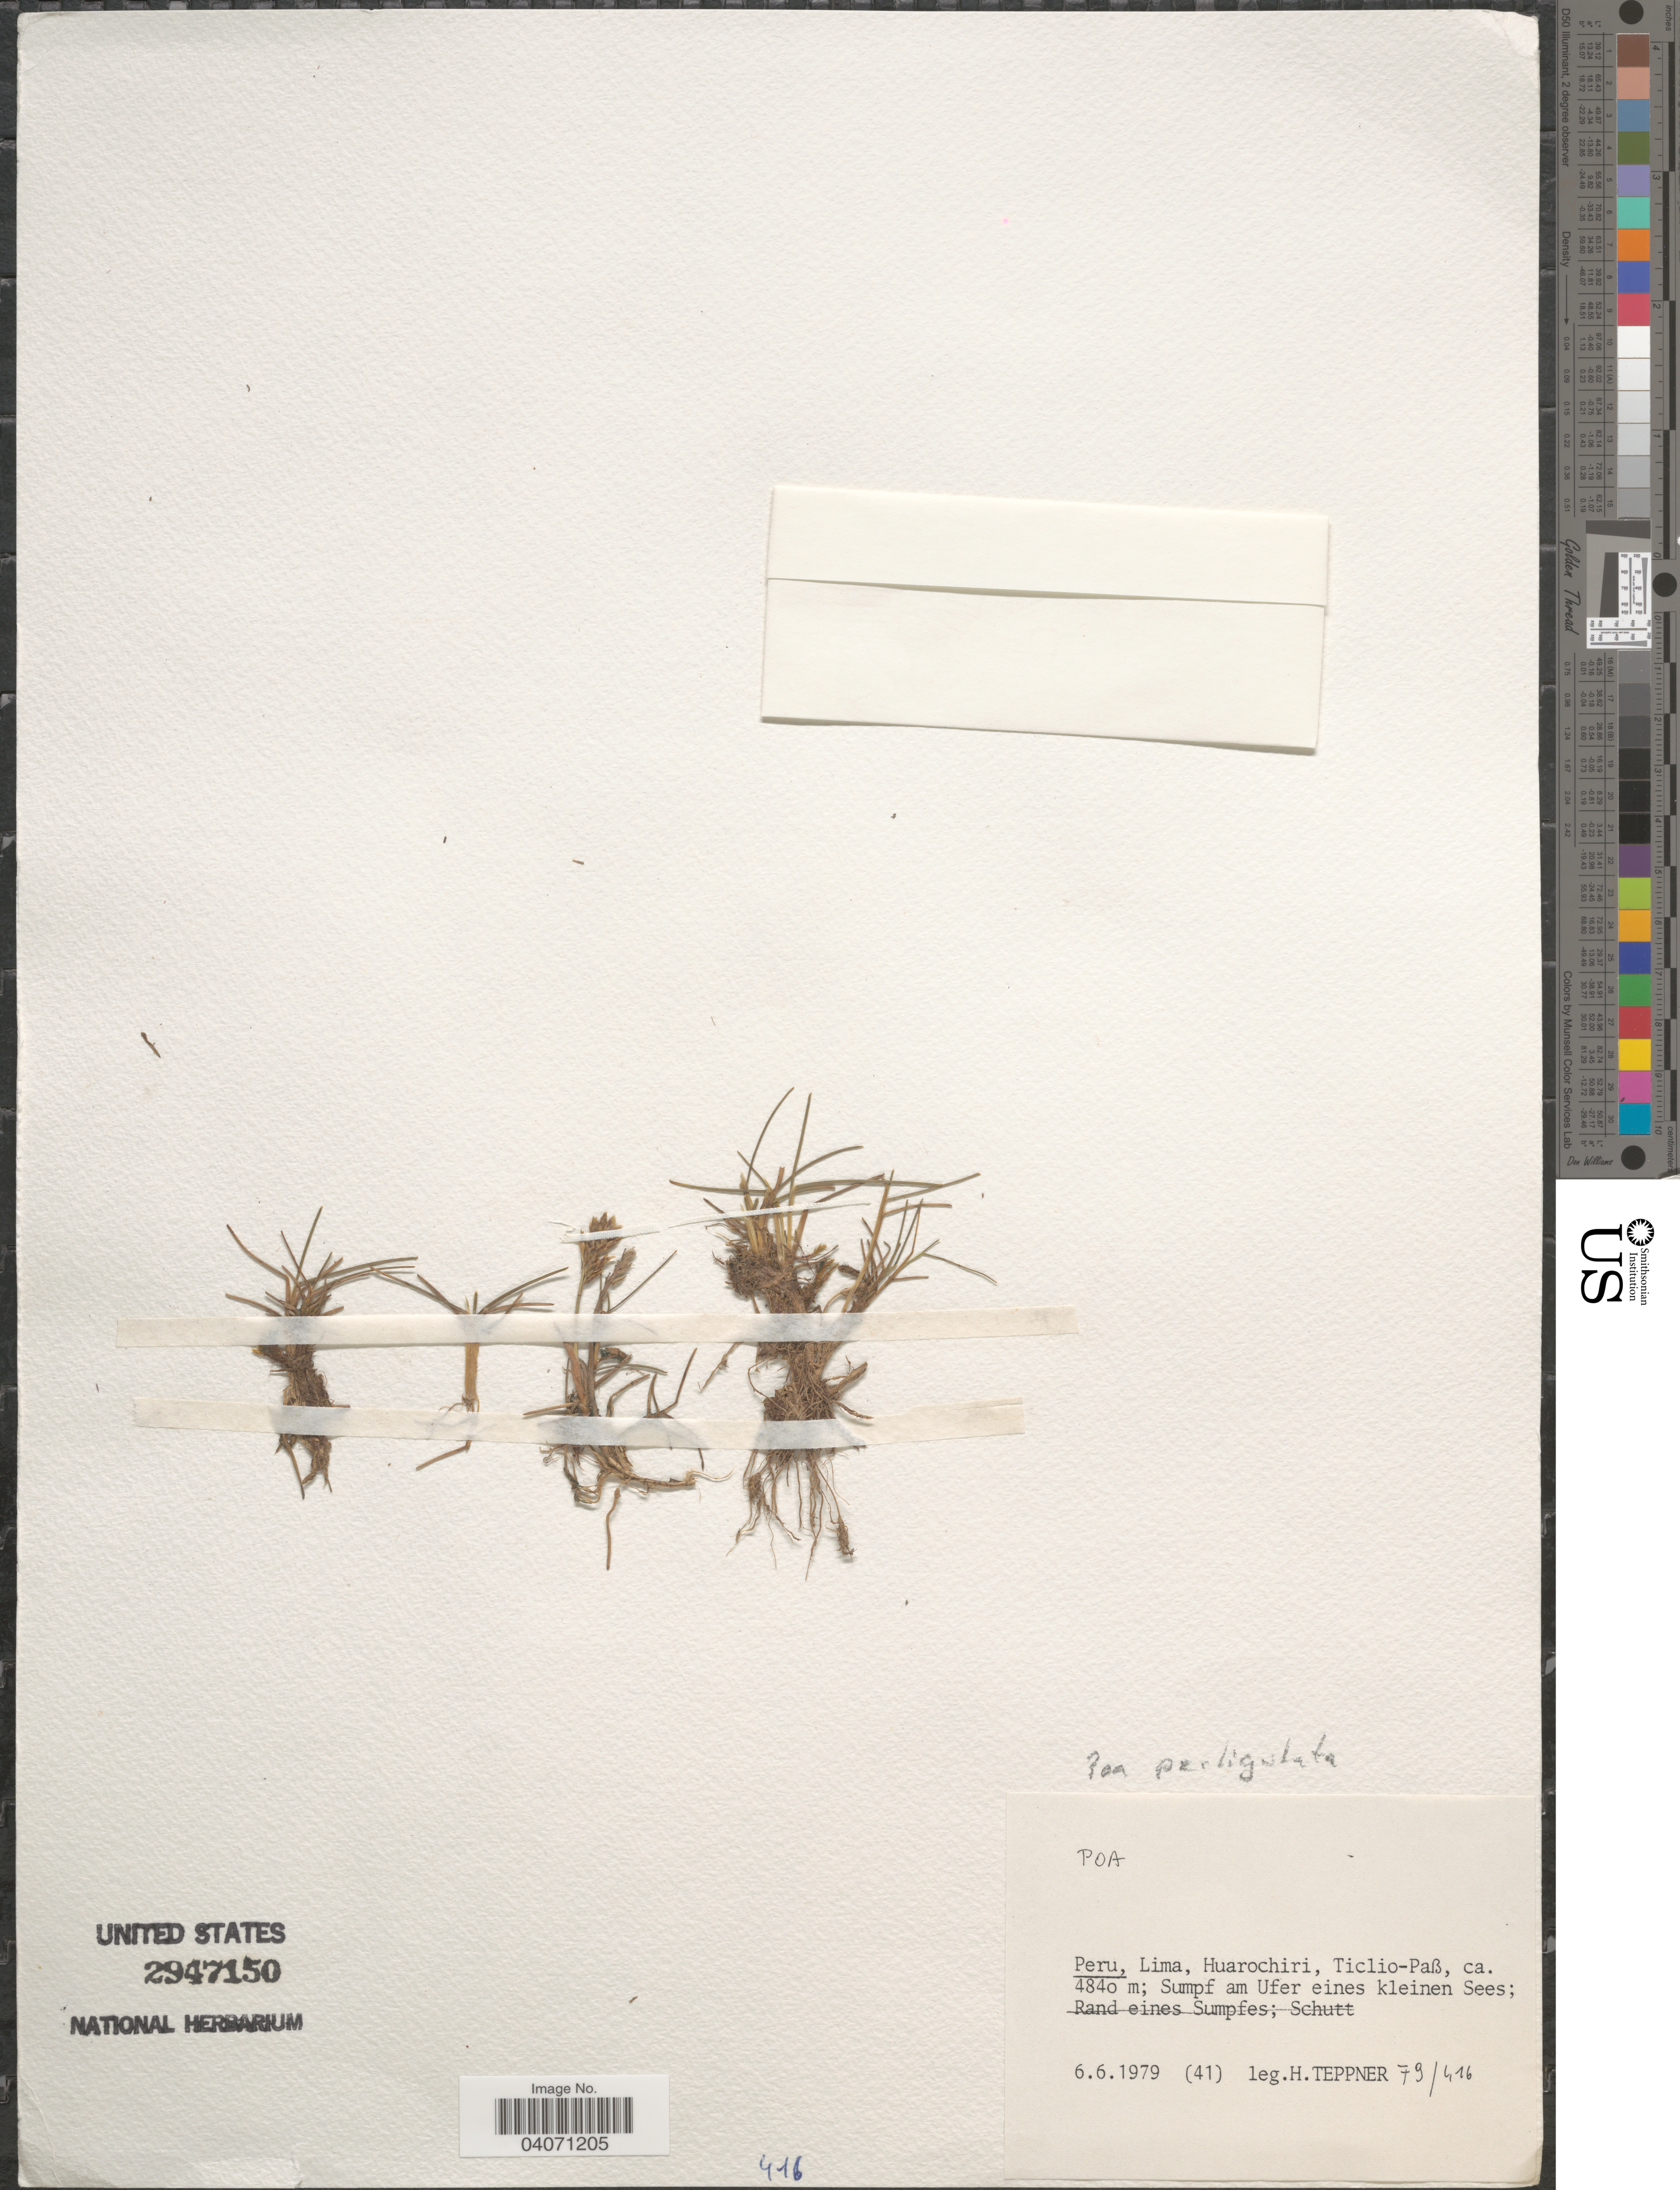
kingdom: Plantae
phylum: Tracheophyta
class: Liliopsida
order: Poales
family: Poaceae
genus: Poa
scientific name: Poa perligulata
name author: Pilg.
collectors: H. Teppner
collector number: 79/416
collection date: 1979-06-06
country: Peru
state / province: Lima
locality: Huarochiri, Ticlio-Paß.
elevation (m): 4840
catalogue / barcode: US 2947150